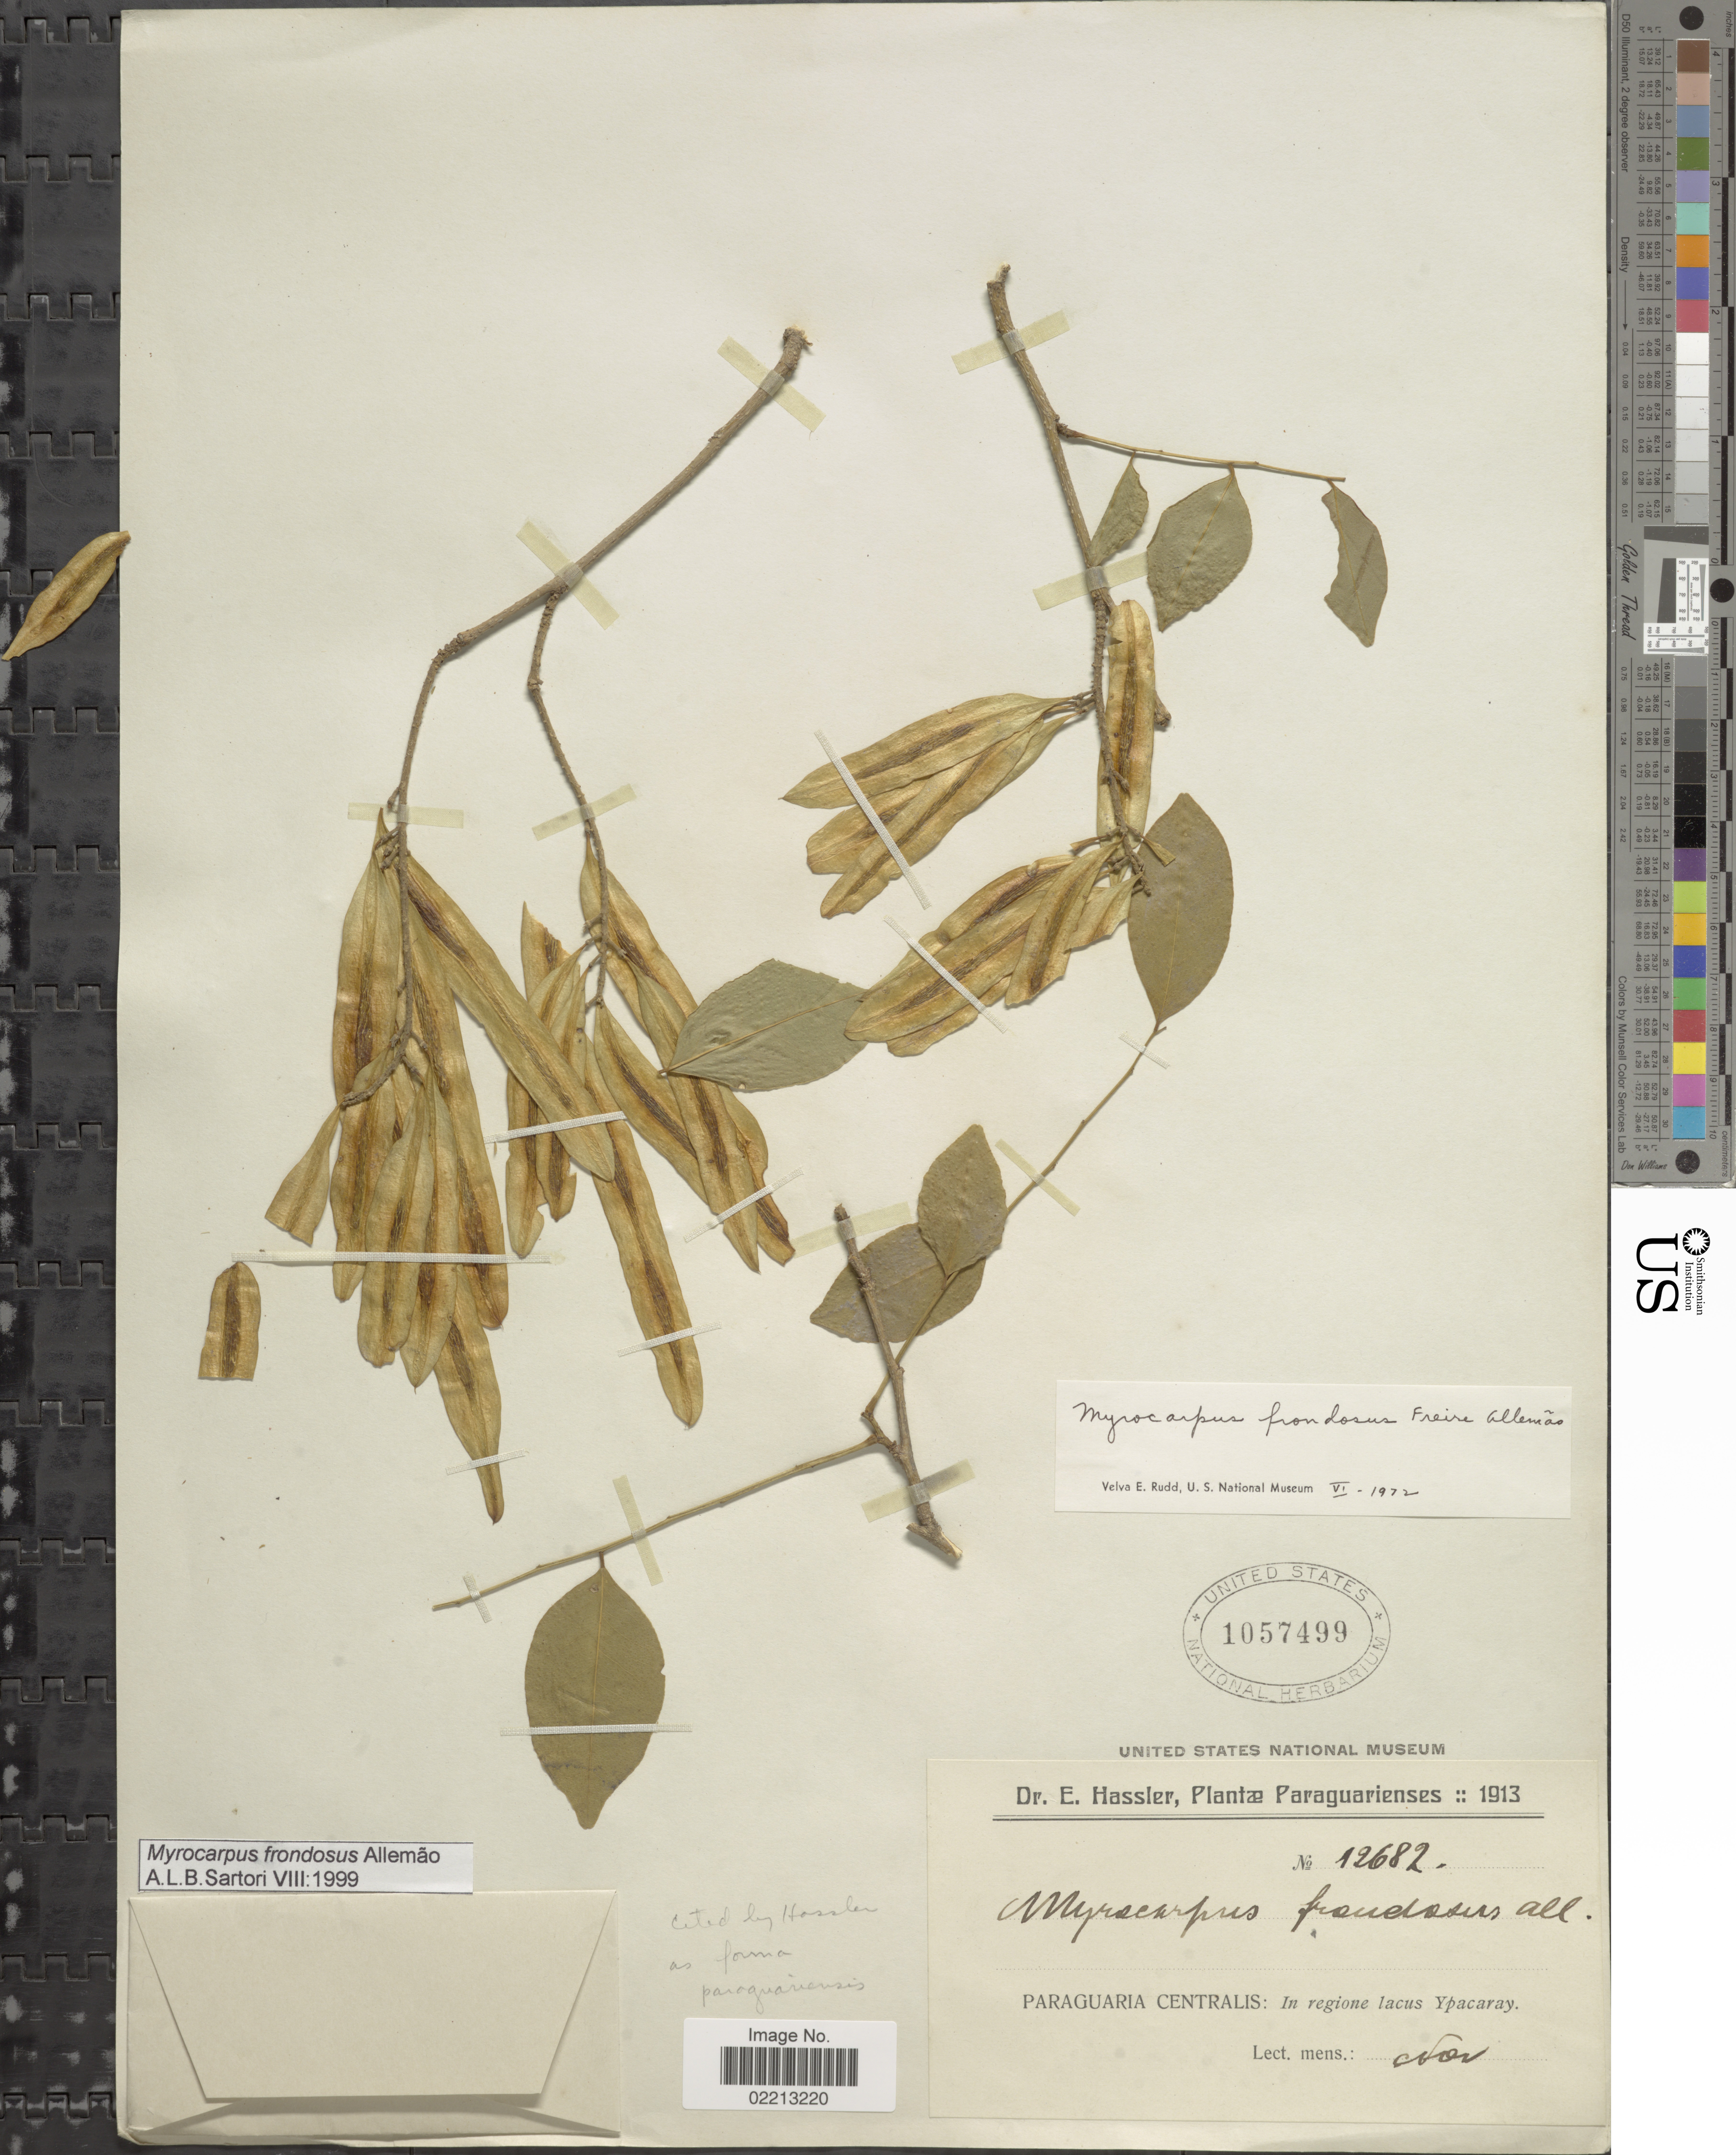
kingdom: Plantae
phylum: Tracheophyta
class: Magnoliopsida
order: Fabales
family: Fabaceae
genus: Myrocarpus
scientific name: Myrocarpus frondosus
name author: Allemão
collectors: E. Hassler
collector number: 12682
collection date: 1913-11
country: Paraguay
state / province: Paraguari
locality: Paraguaria Centralis: in regione lacus Ypacaray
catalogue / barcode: US 1057499